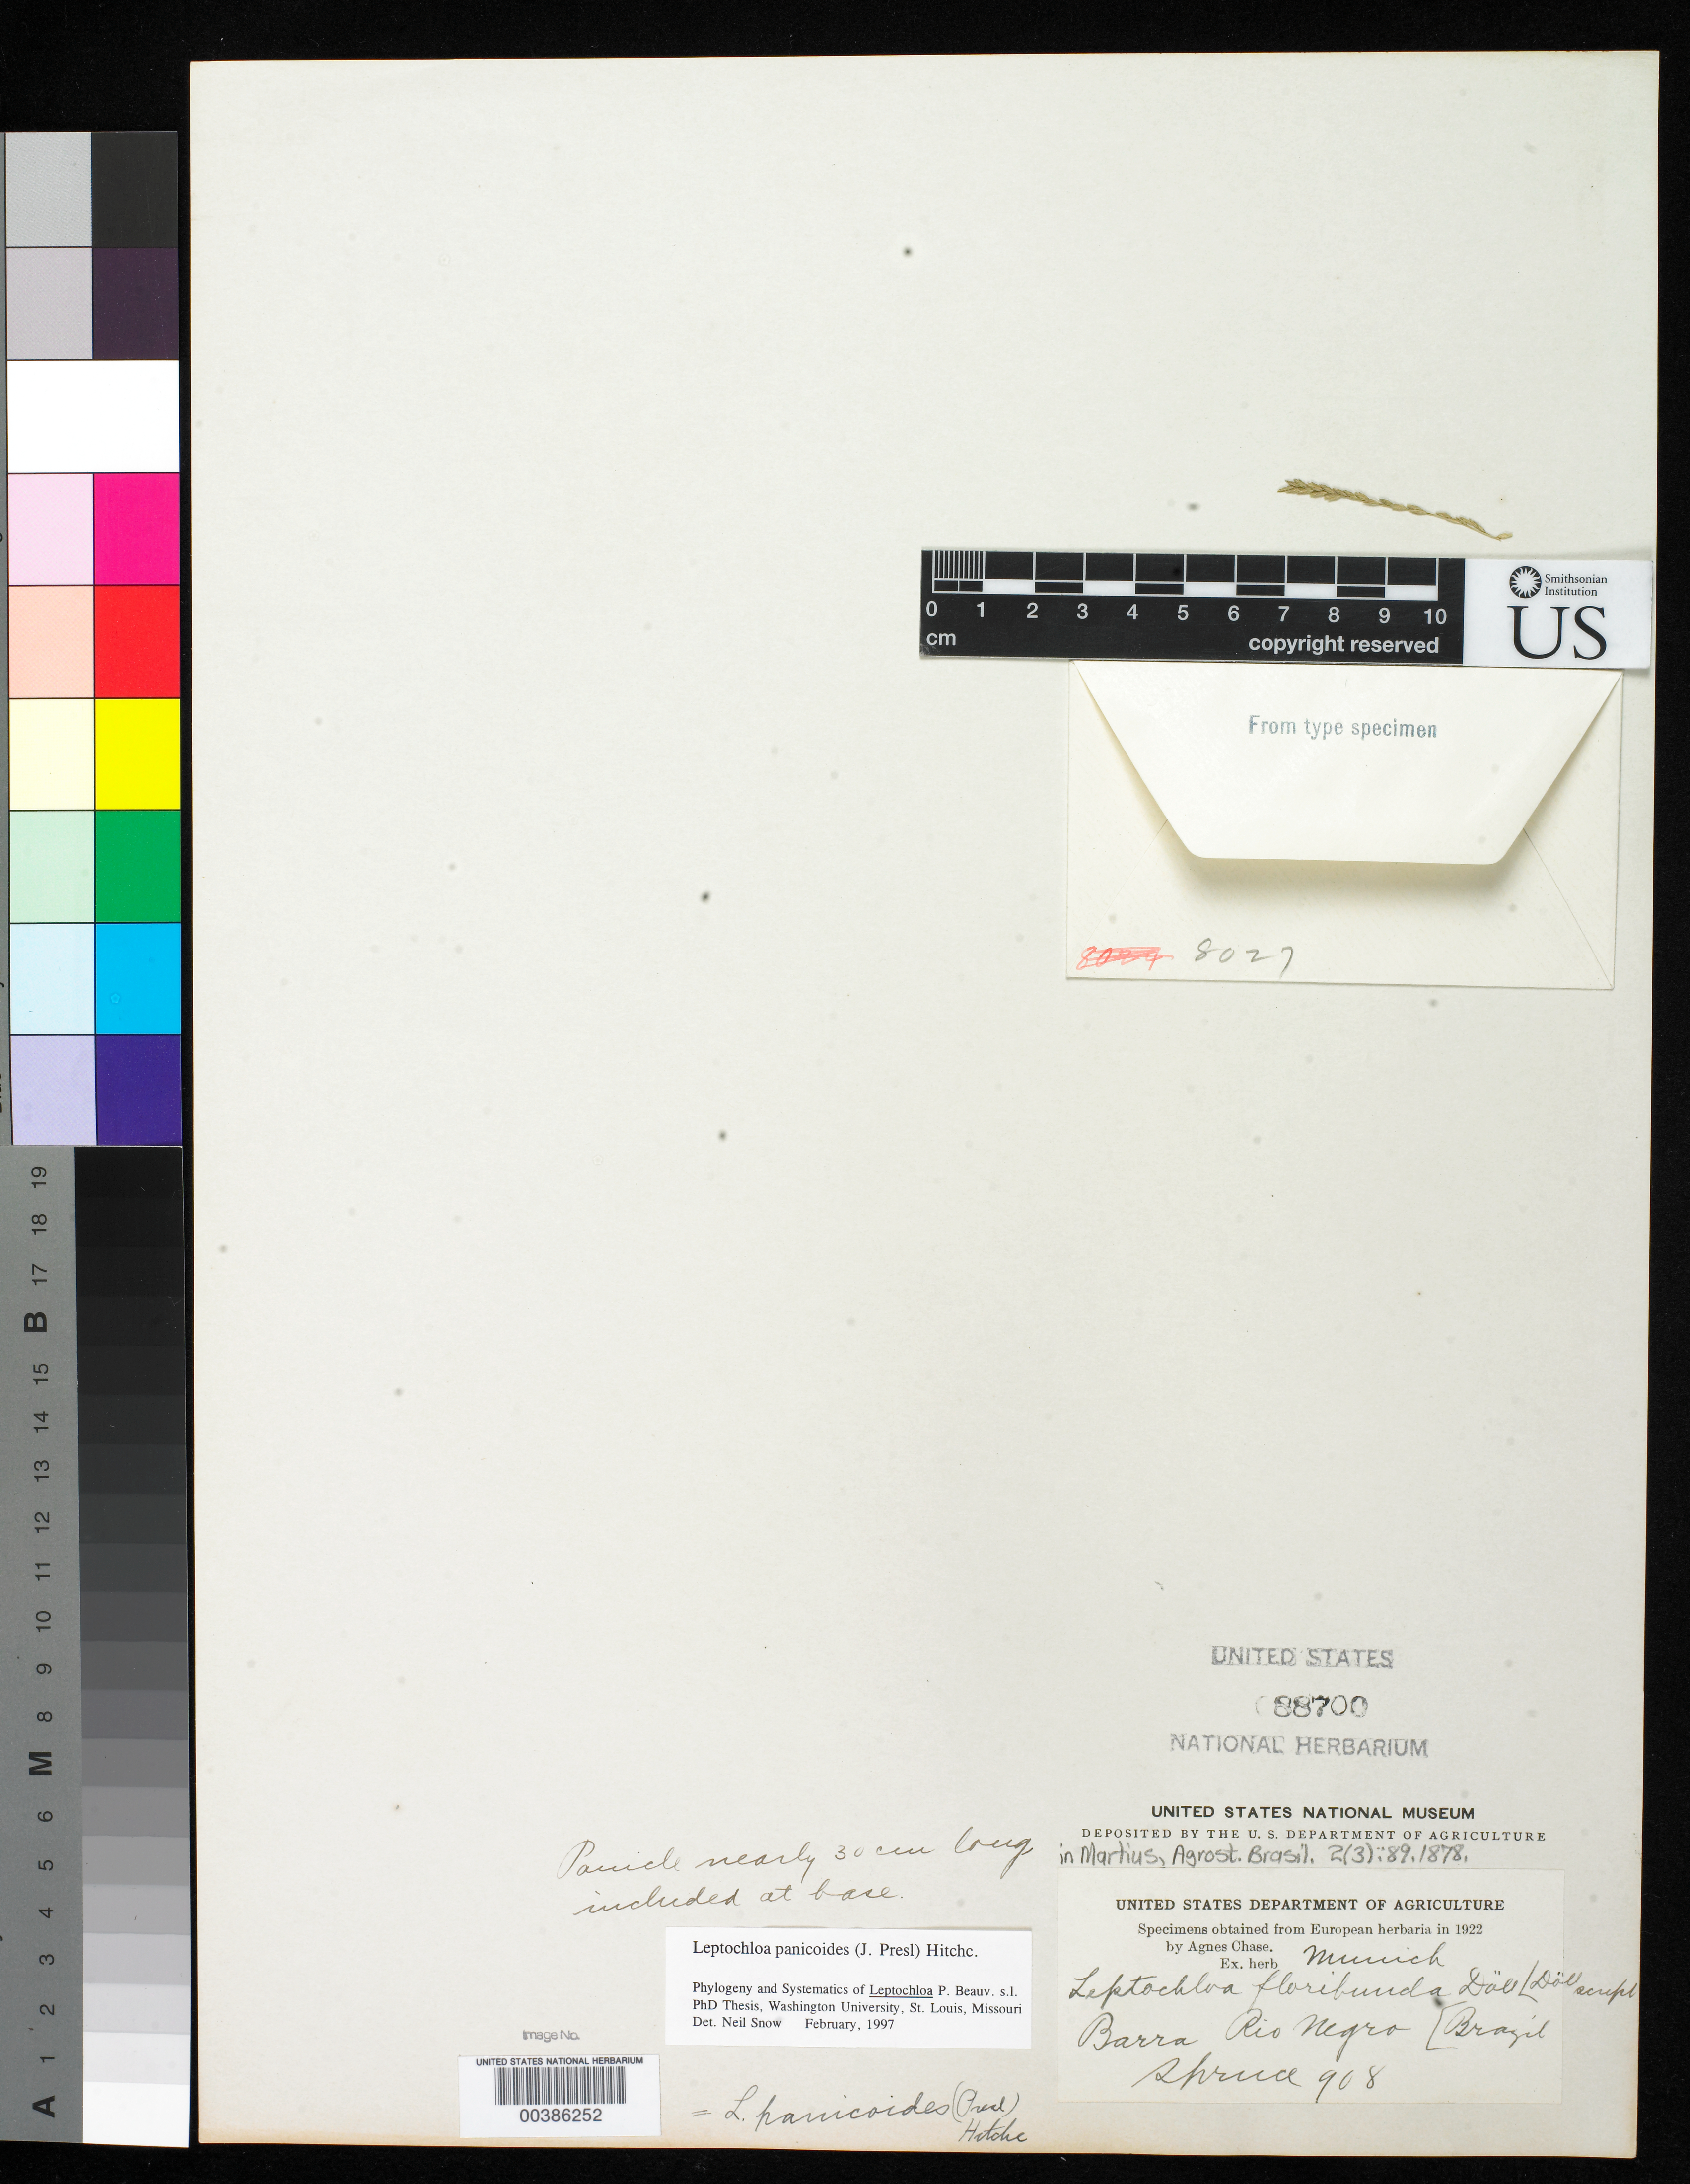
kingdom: Plantae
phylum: Tracheophyta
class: Liliopsida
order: Poales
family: Poaceae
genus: Leptochloa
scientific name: Leptochloa floribunda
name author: Döll in Mart.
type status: Type Fragment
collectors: R. Spruce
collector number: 908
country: Brazil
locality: Barra, Rio Negra.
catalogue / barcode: US 88700